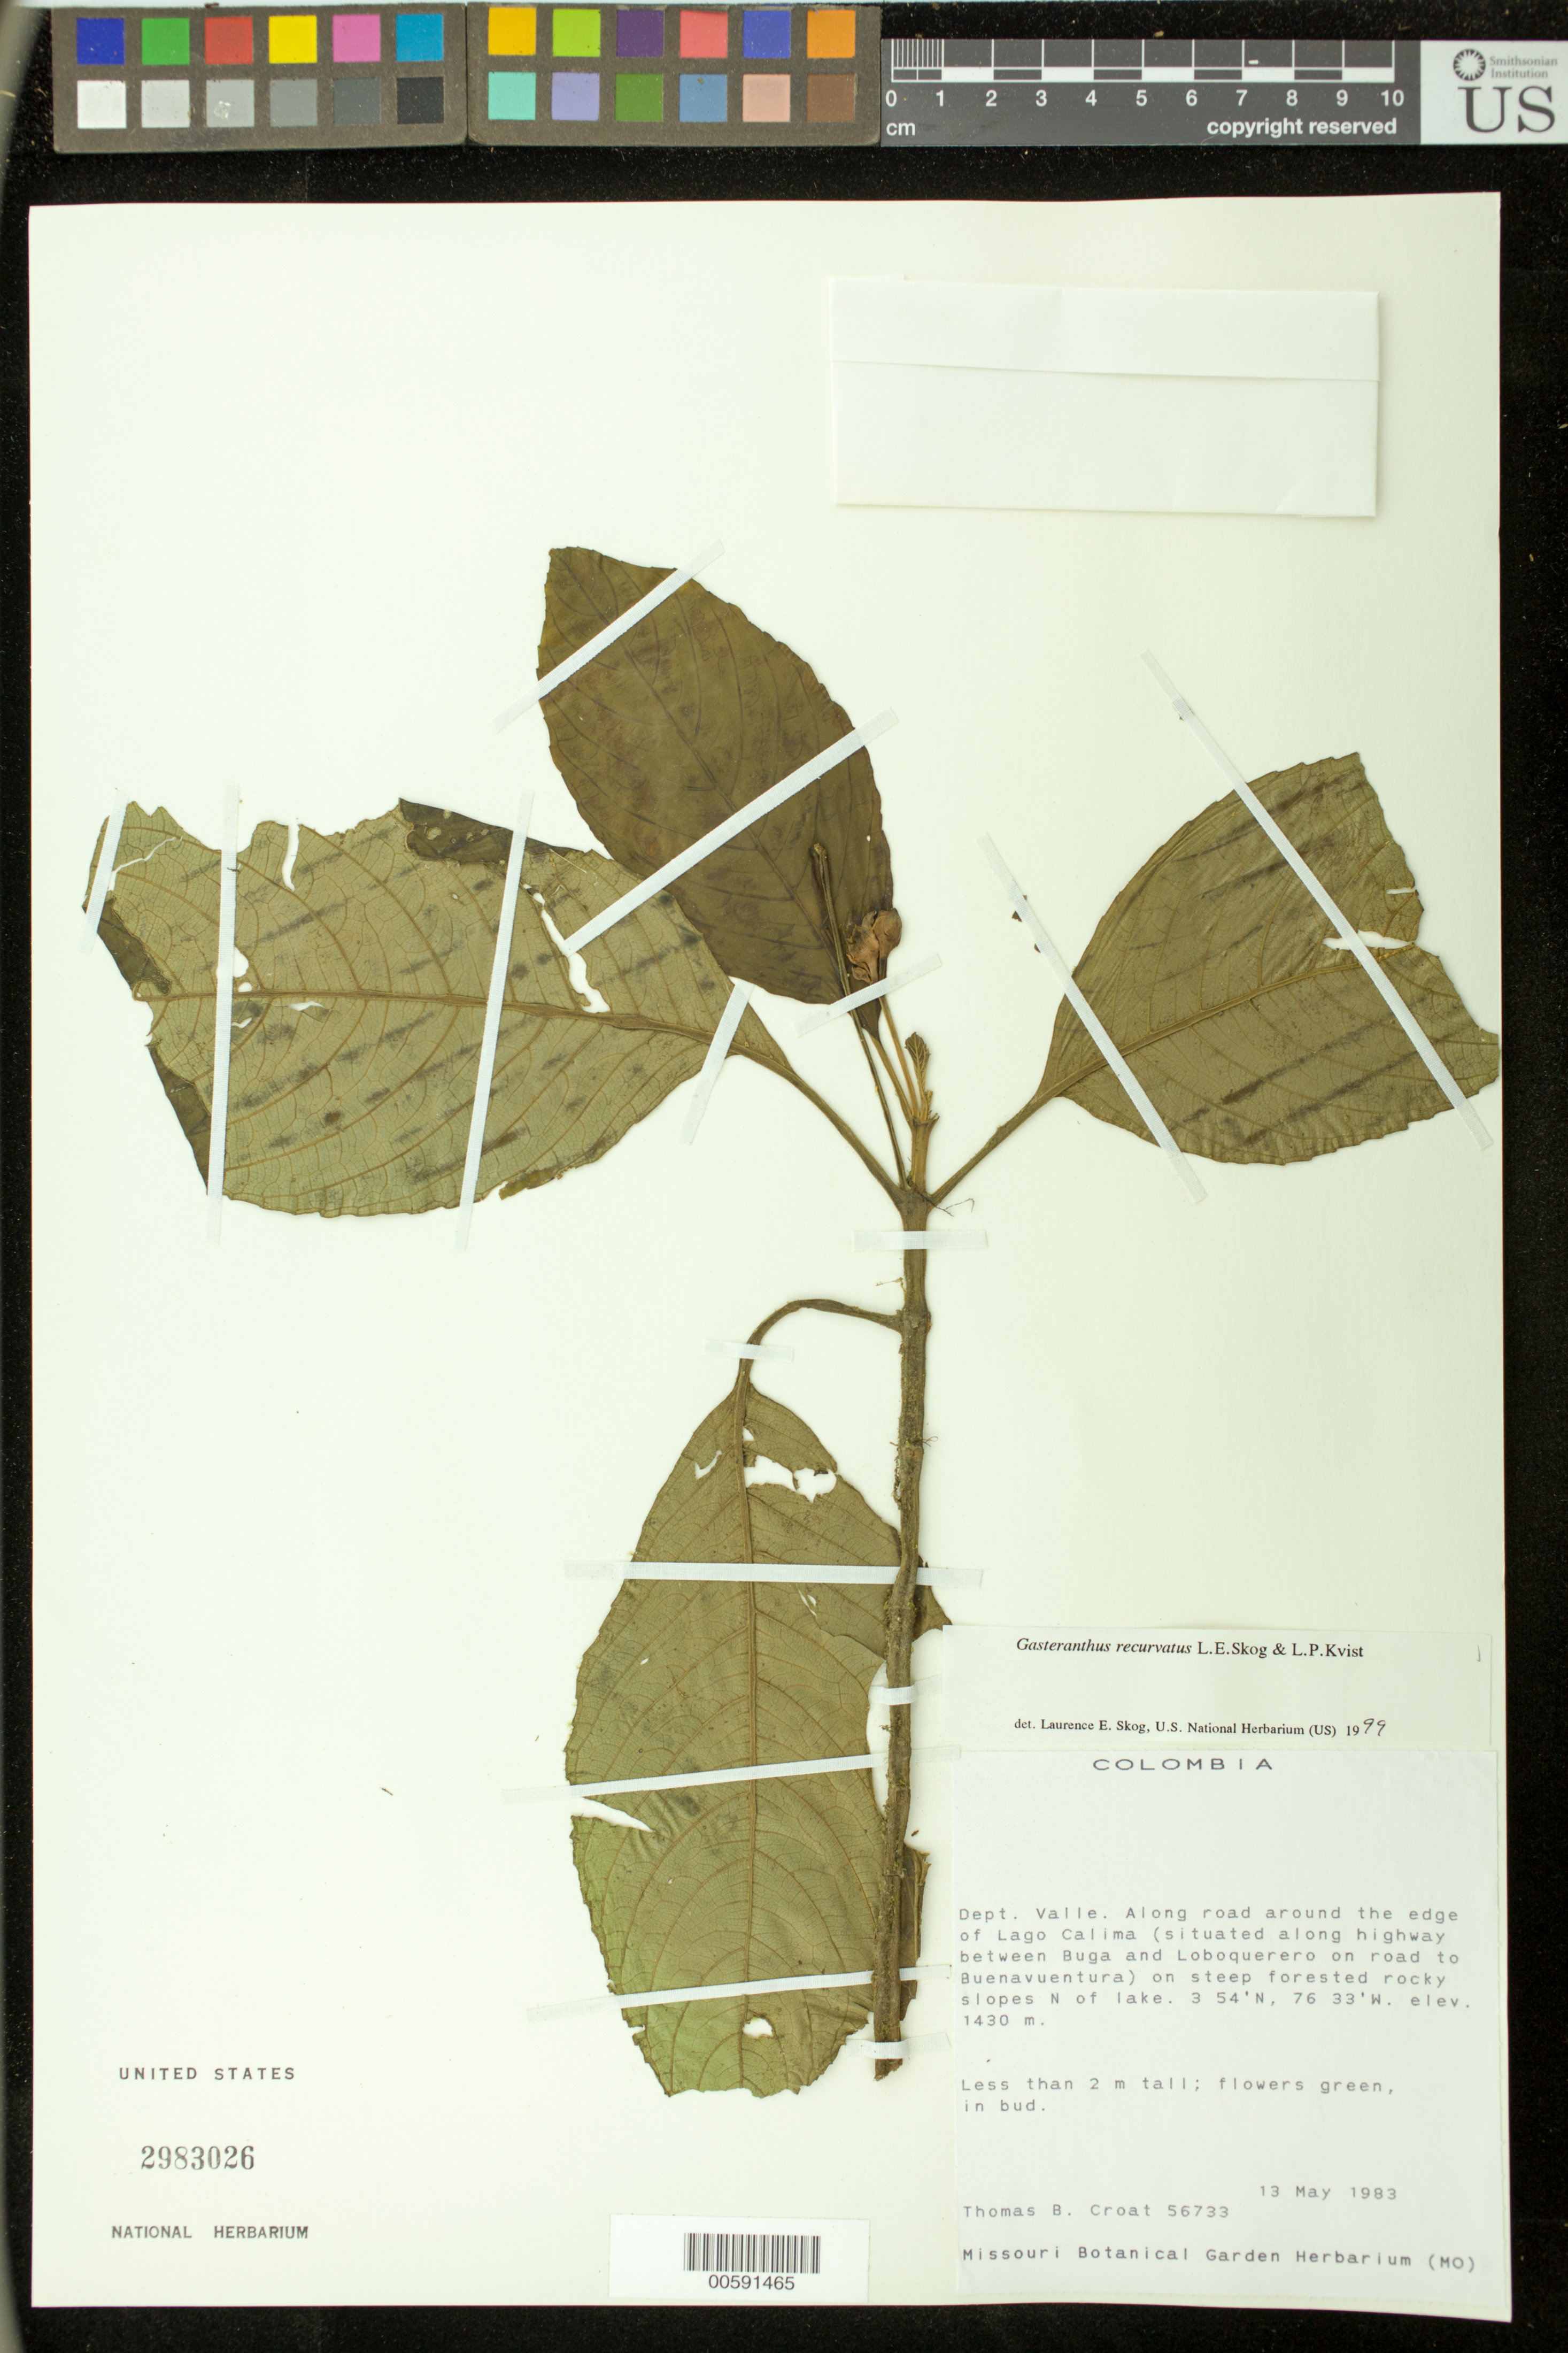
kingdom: Plantae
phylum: Tracheophyta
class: Magnoliopsida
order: Lamiales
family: Gesneriaceae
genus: Gasteranthus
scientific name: Gasteranthus recurvatus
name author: L.E. Skog & L.P. Kvist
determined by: Skog, Laurence E.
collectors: T. B. Croat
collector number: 56733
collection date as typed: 13 May 1983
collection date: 1983-05-13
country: Colombia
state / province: Valle del Cauca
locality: Along road around the edge of Lago Calima (situated along highway between Buga and Loboquerero on road to Buenavuentura) N of lake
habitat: On steep forested rocky slopes N of lake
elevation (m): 1430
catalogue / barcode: US 2983026